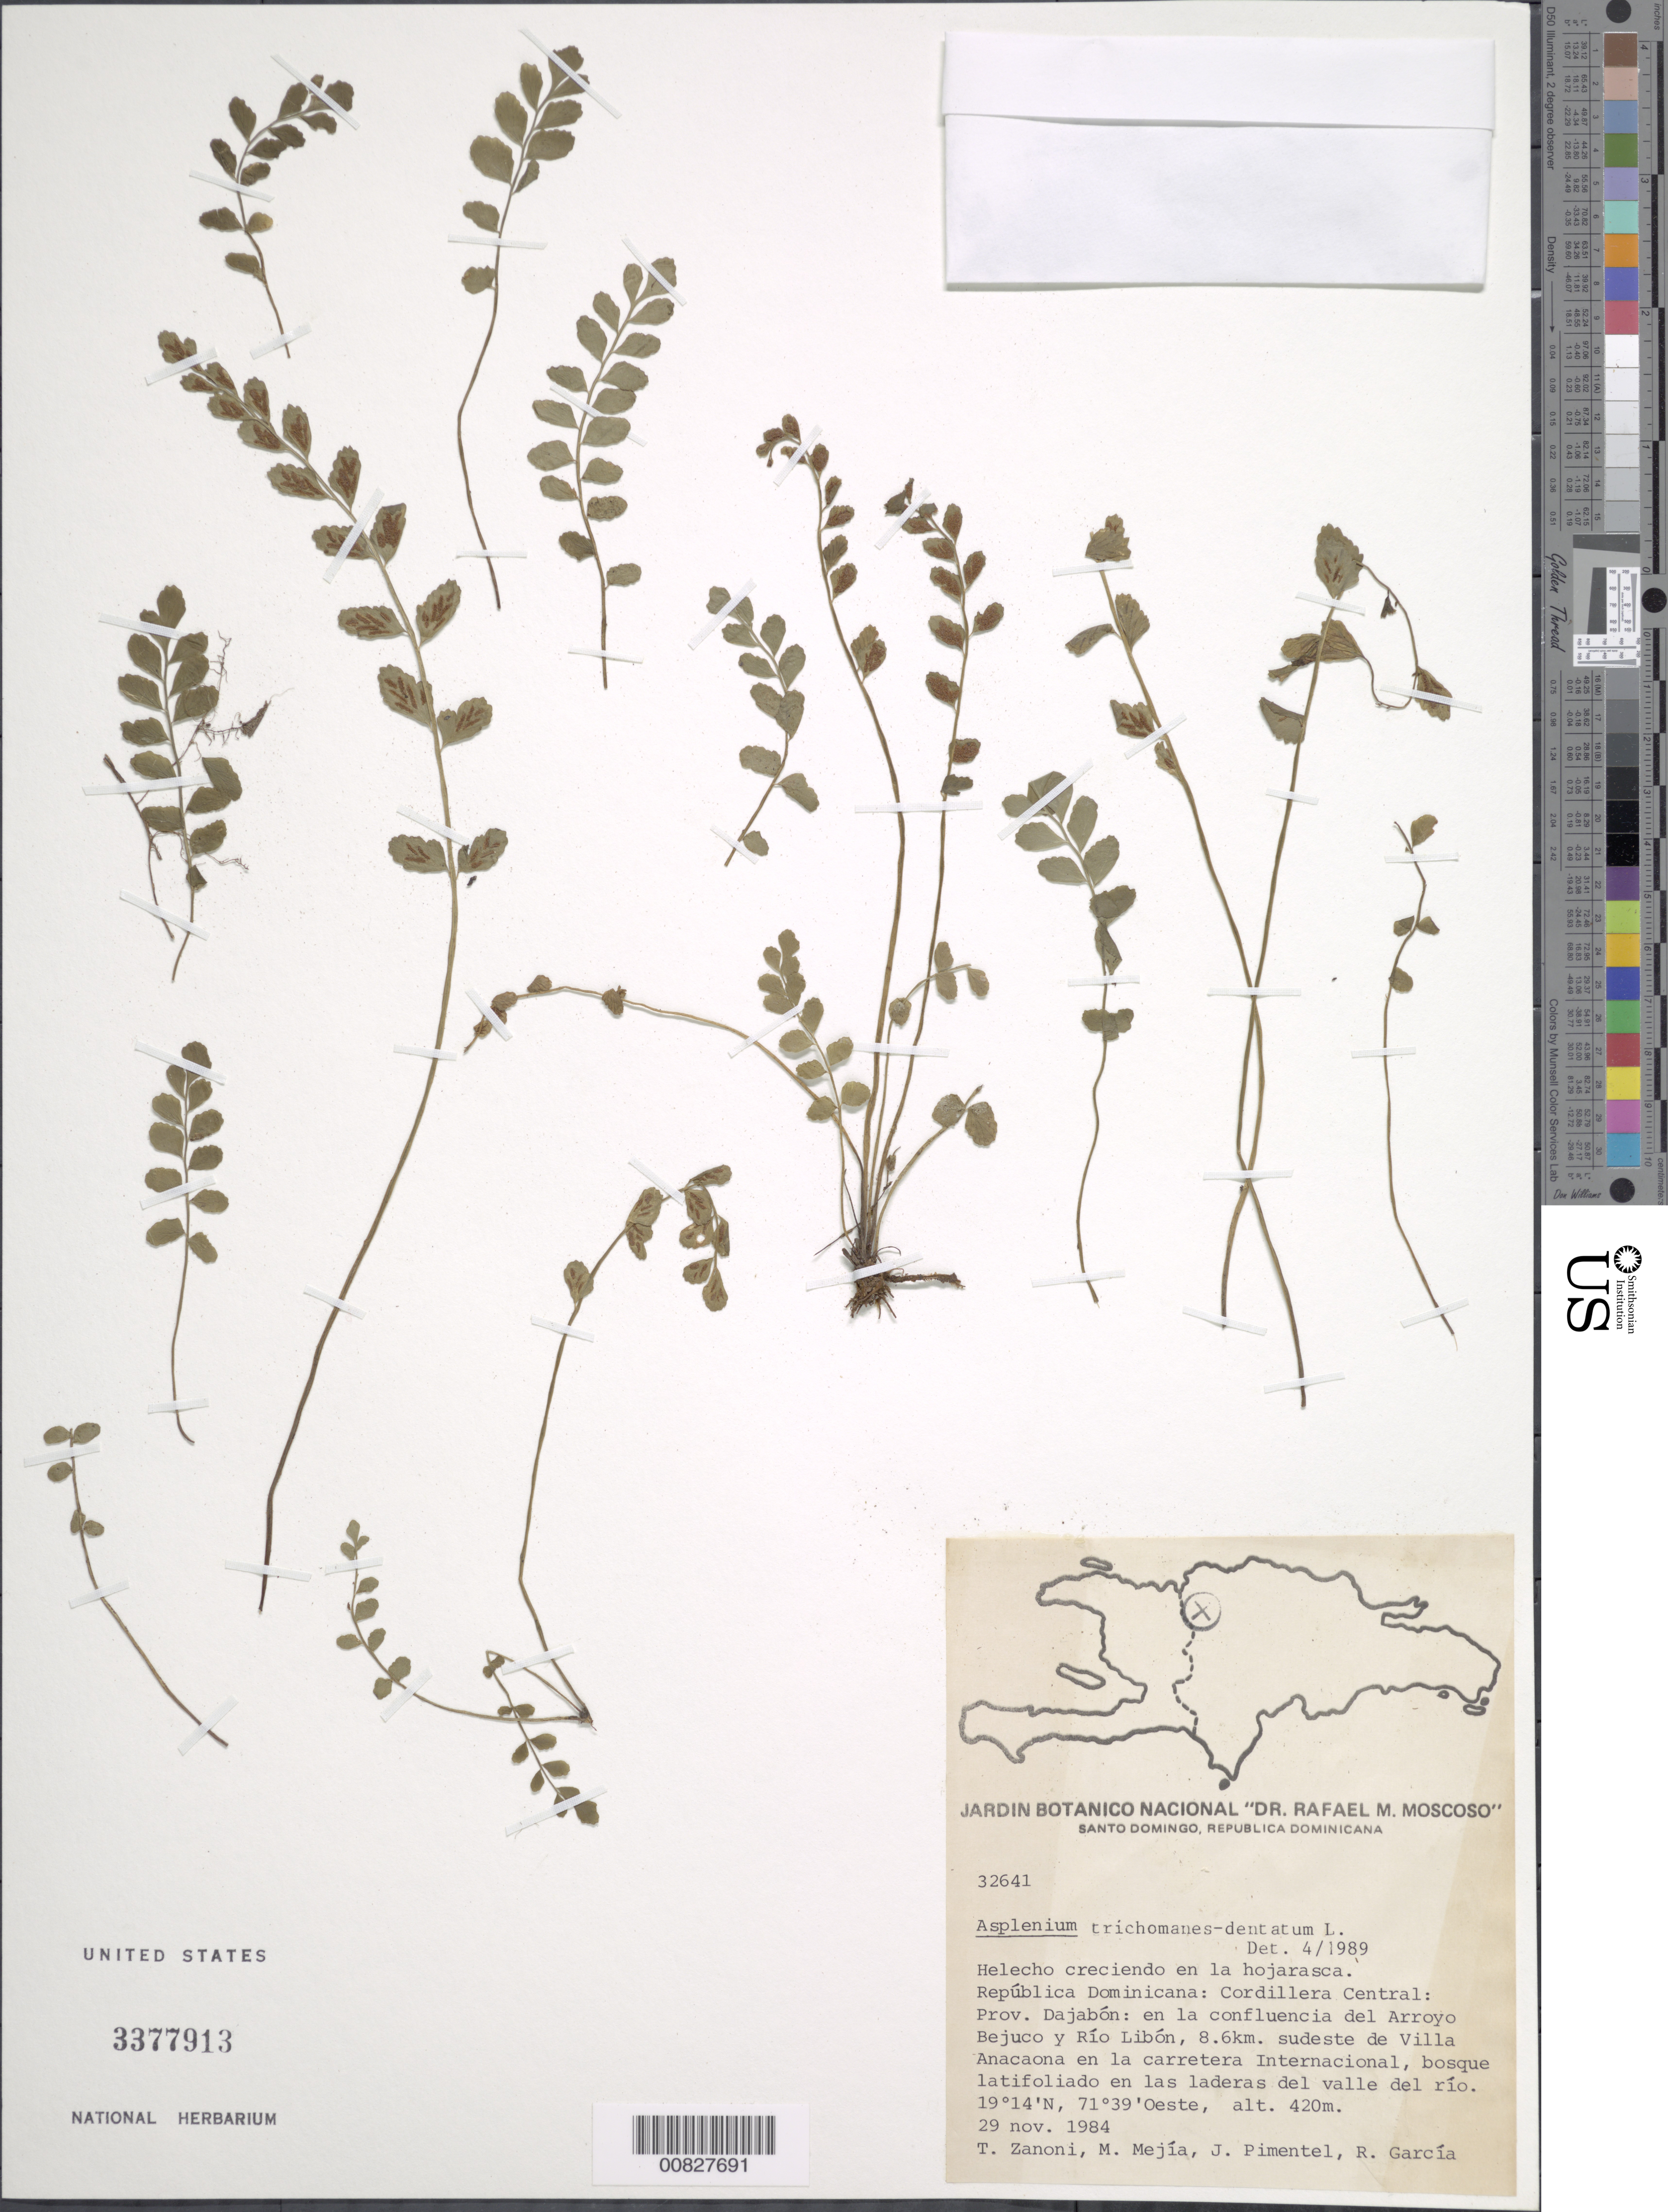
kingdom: Plantae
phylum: Tracheophyta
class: Polypodiopsida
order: Polypodiales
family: Aspleniaceae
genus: Asplenium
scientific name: Asplenium trichomanes-dentatum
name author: L.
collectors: T. A. Zanoni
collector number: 32641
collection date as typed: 29 Nov 1984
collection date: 1984-11-29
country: Dominican Republic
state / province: Dajabon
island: Hispaniola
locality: Cordillera Central, confluencia del Arroyo Bejuco y Río Libón, 8.6 km SE de Villa Anacaona, Carretera Internacional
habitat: Bosque latifoliado en las laderas del valle del río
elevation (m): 420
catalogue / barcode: US 3377913